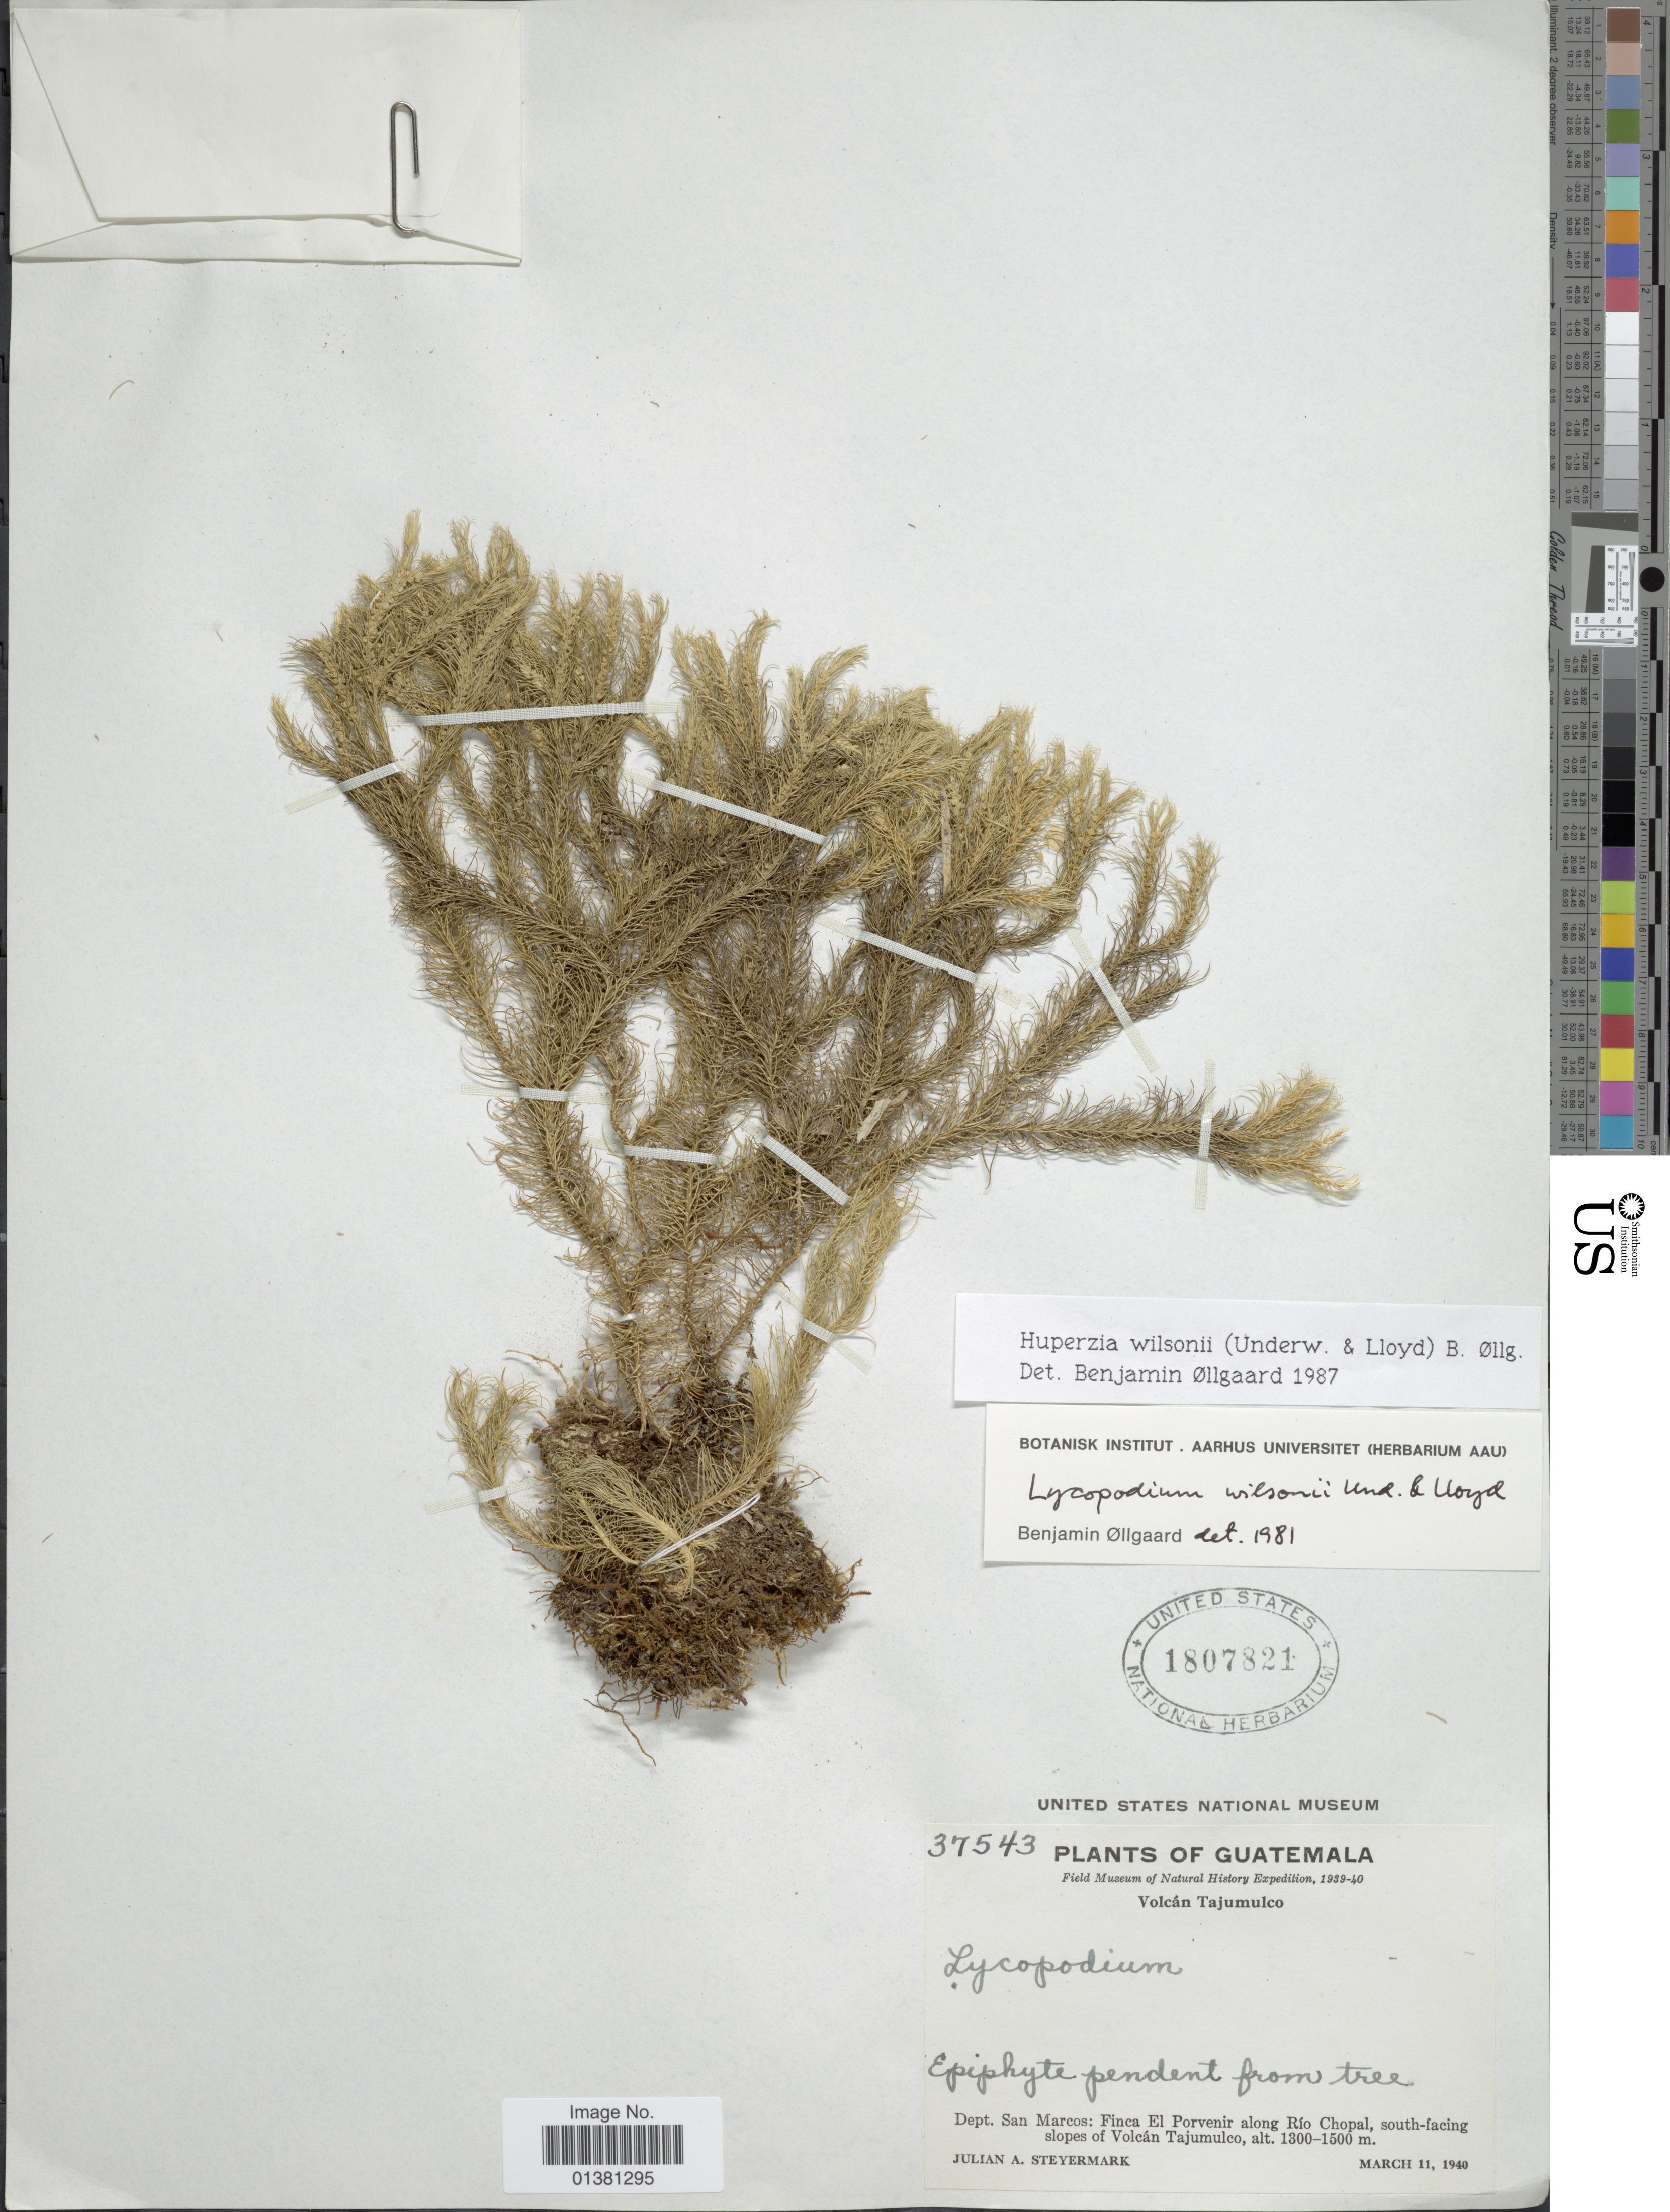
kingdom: Plantae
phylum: Tracheophyta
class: Lycopodiopsida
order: Lycopodiales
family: Lycopodiaceae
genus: Phlegmariurus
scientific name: Phlegmariurus wilsonii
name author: (Underw. & F.E. Lloyd) B. Øllg.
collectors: J. Steyermark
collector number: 37543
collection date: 1940-03-11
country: Guatemala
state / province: San Marcos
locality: Dept San Marcos: Finca El Porvenir along Rio Chopal, south facing slopes of Volcán Tajumulco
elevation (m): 1300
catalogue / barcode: US 1807821